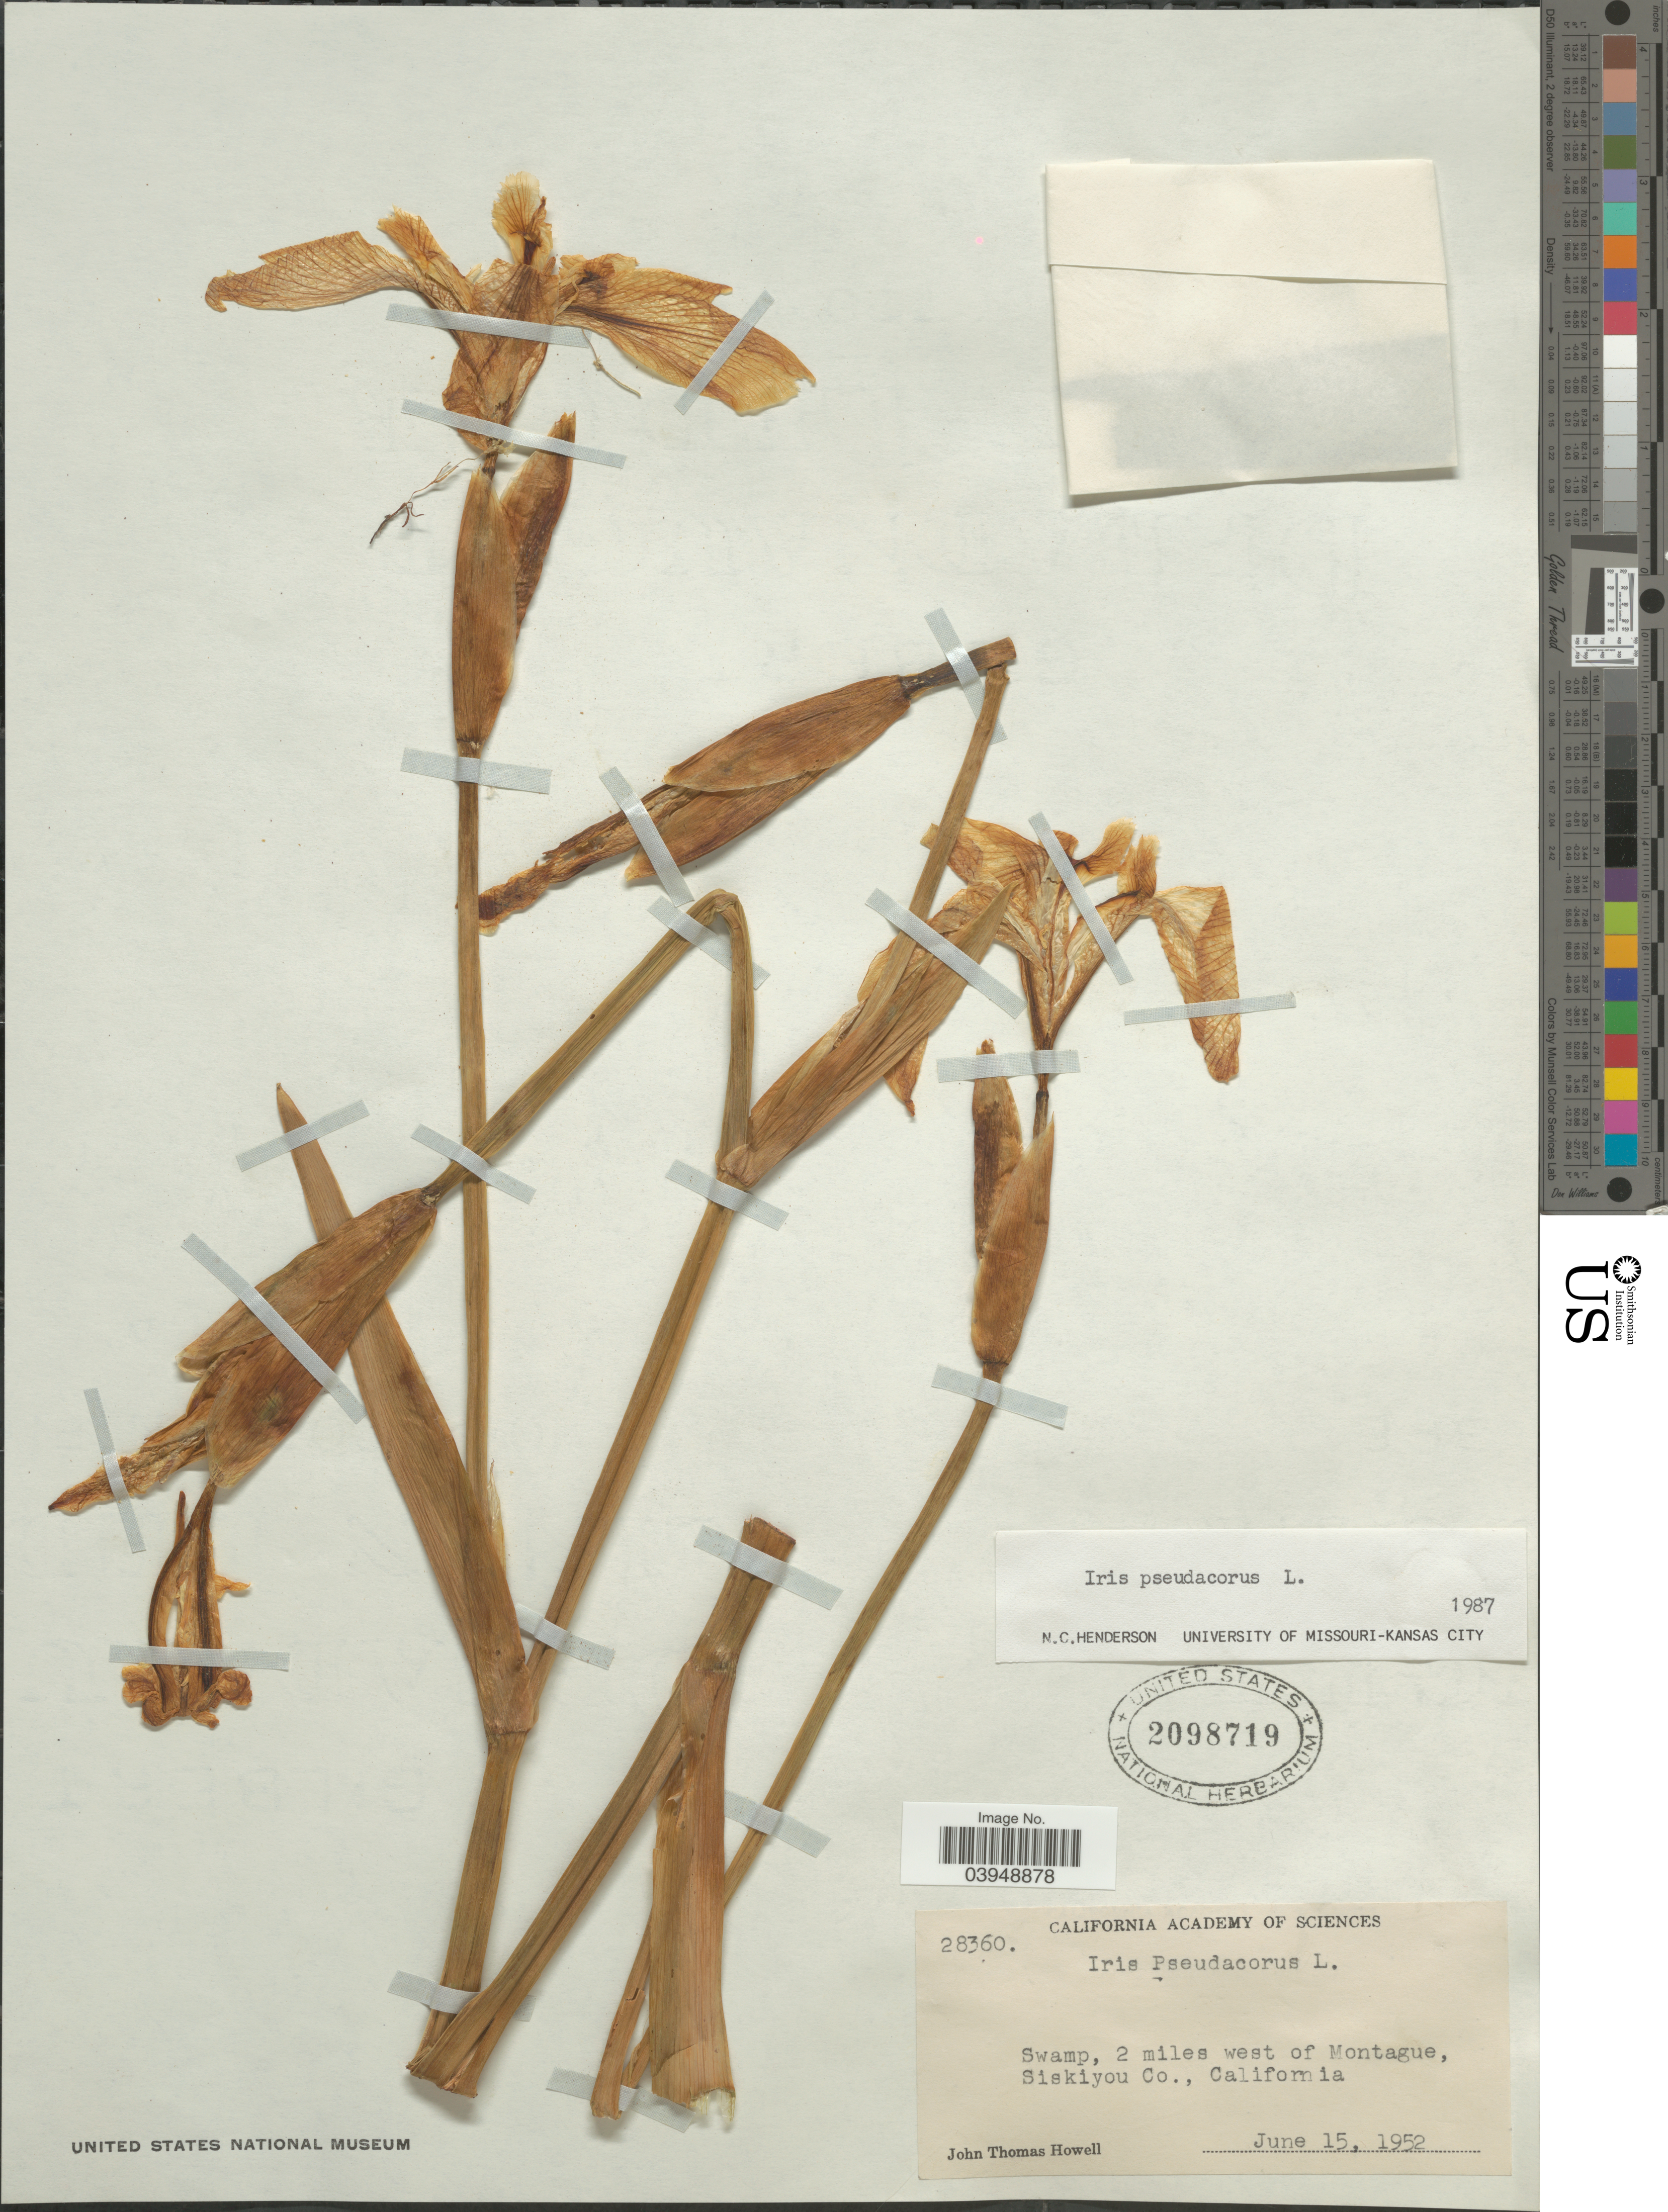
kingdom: Plantae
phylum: Tracheophyta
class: Liliopsida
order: Asparagales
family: Iridaceae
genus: Iris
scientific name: Iris pseudacorus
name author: L.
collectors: J. T. Howell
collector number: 28360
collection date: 1952-06-15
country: United States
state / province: California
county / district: Siskiyou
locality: Swamp, 2 miles west of Montague, Siskiyou Co.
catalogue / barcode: US 2098719